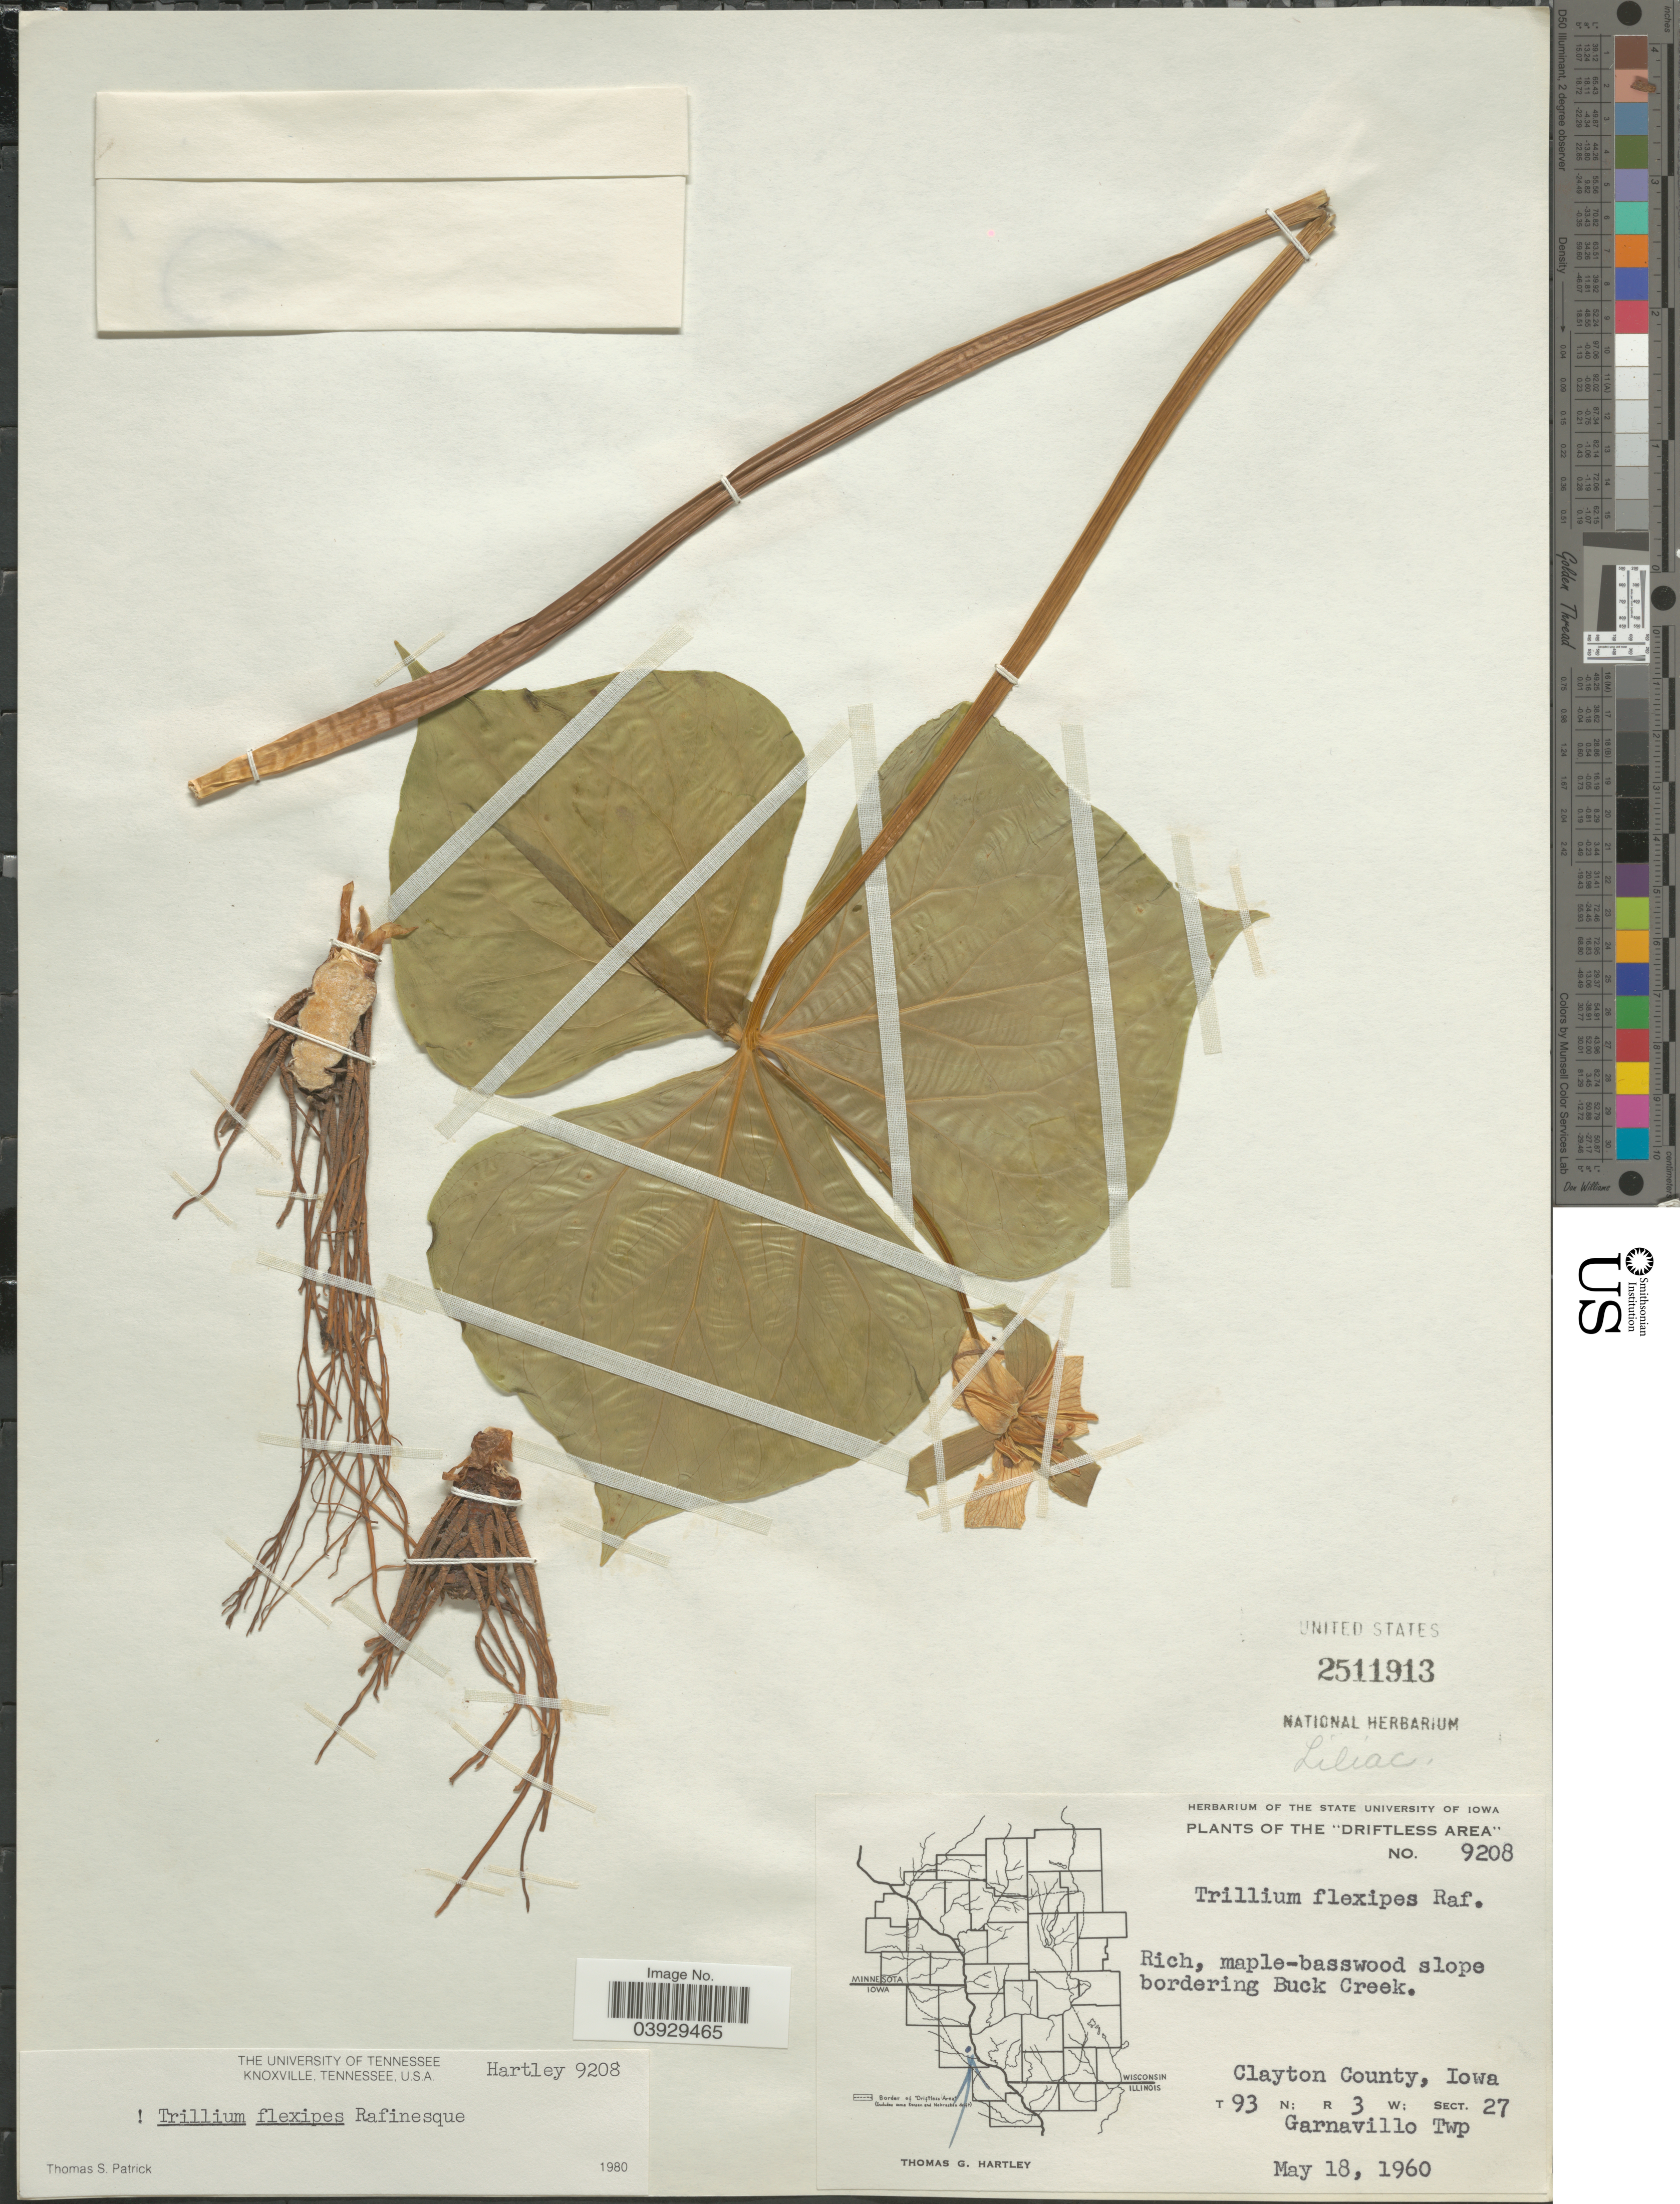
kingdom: Plantae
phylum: Tracheophyta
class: Liliopsida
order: Liliales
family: Melanthiaceae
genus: Trillium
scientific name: Trillium flexipes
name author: Raf.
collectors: T. G. Hartley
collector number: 9208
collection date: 1960-05-18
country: United States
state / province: Iowa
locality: The "Driftless Area". Slope bordering Buck Creek. Clayton County. T 93 N; R 3 W; Sect. 27. Garnavillo Twp.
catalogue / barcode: US 2511913